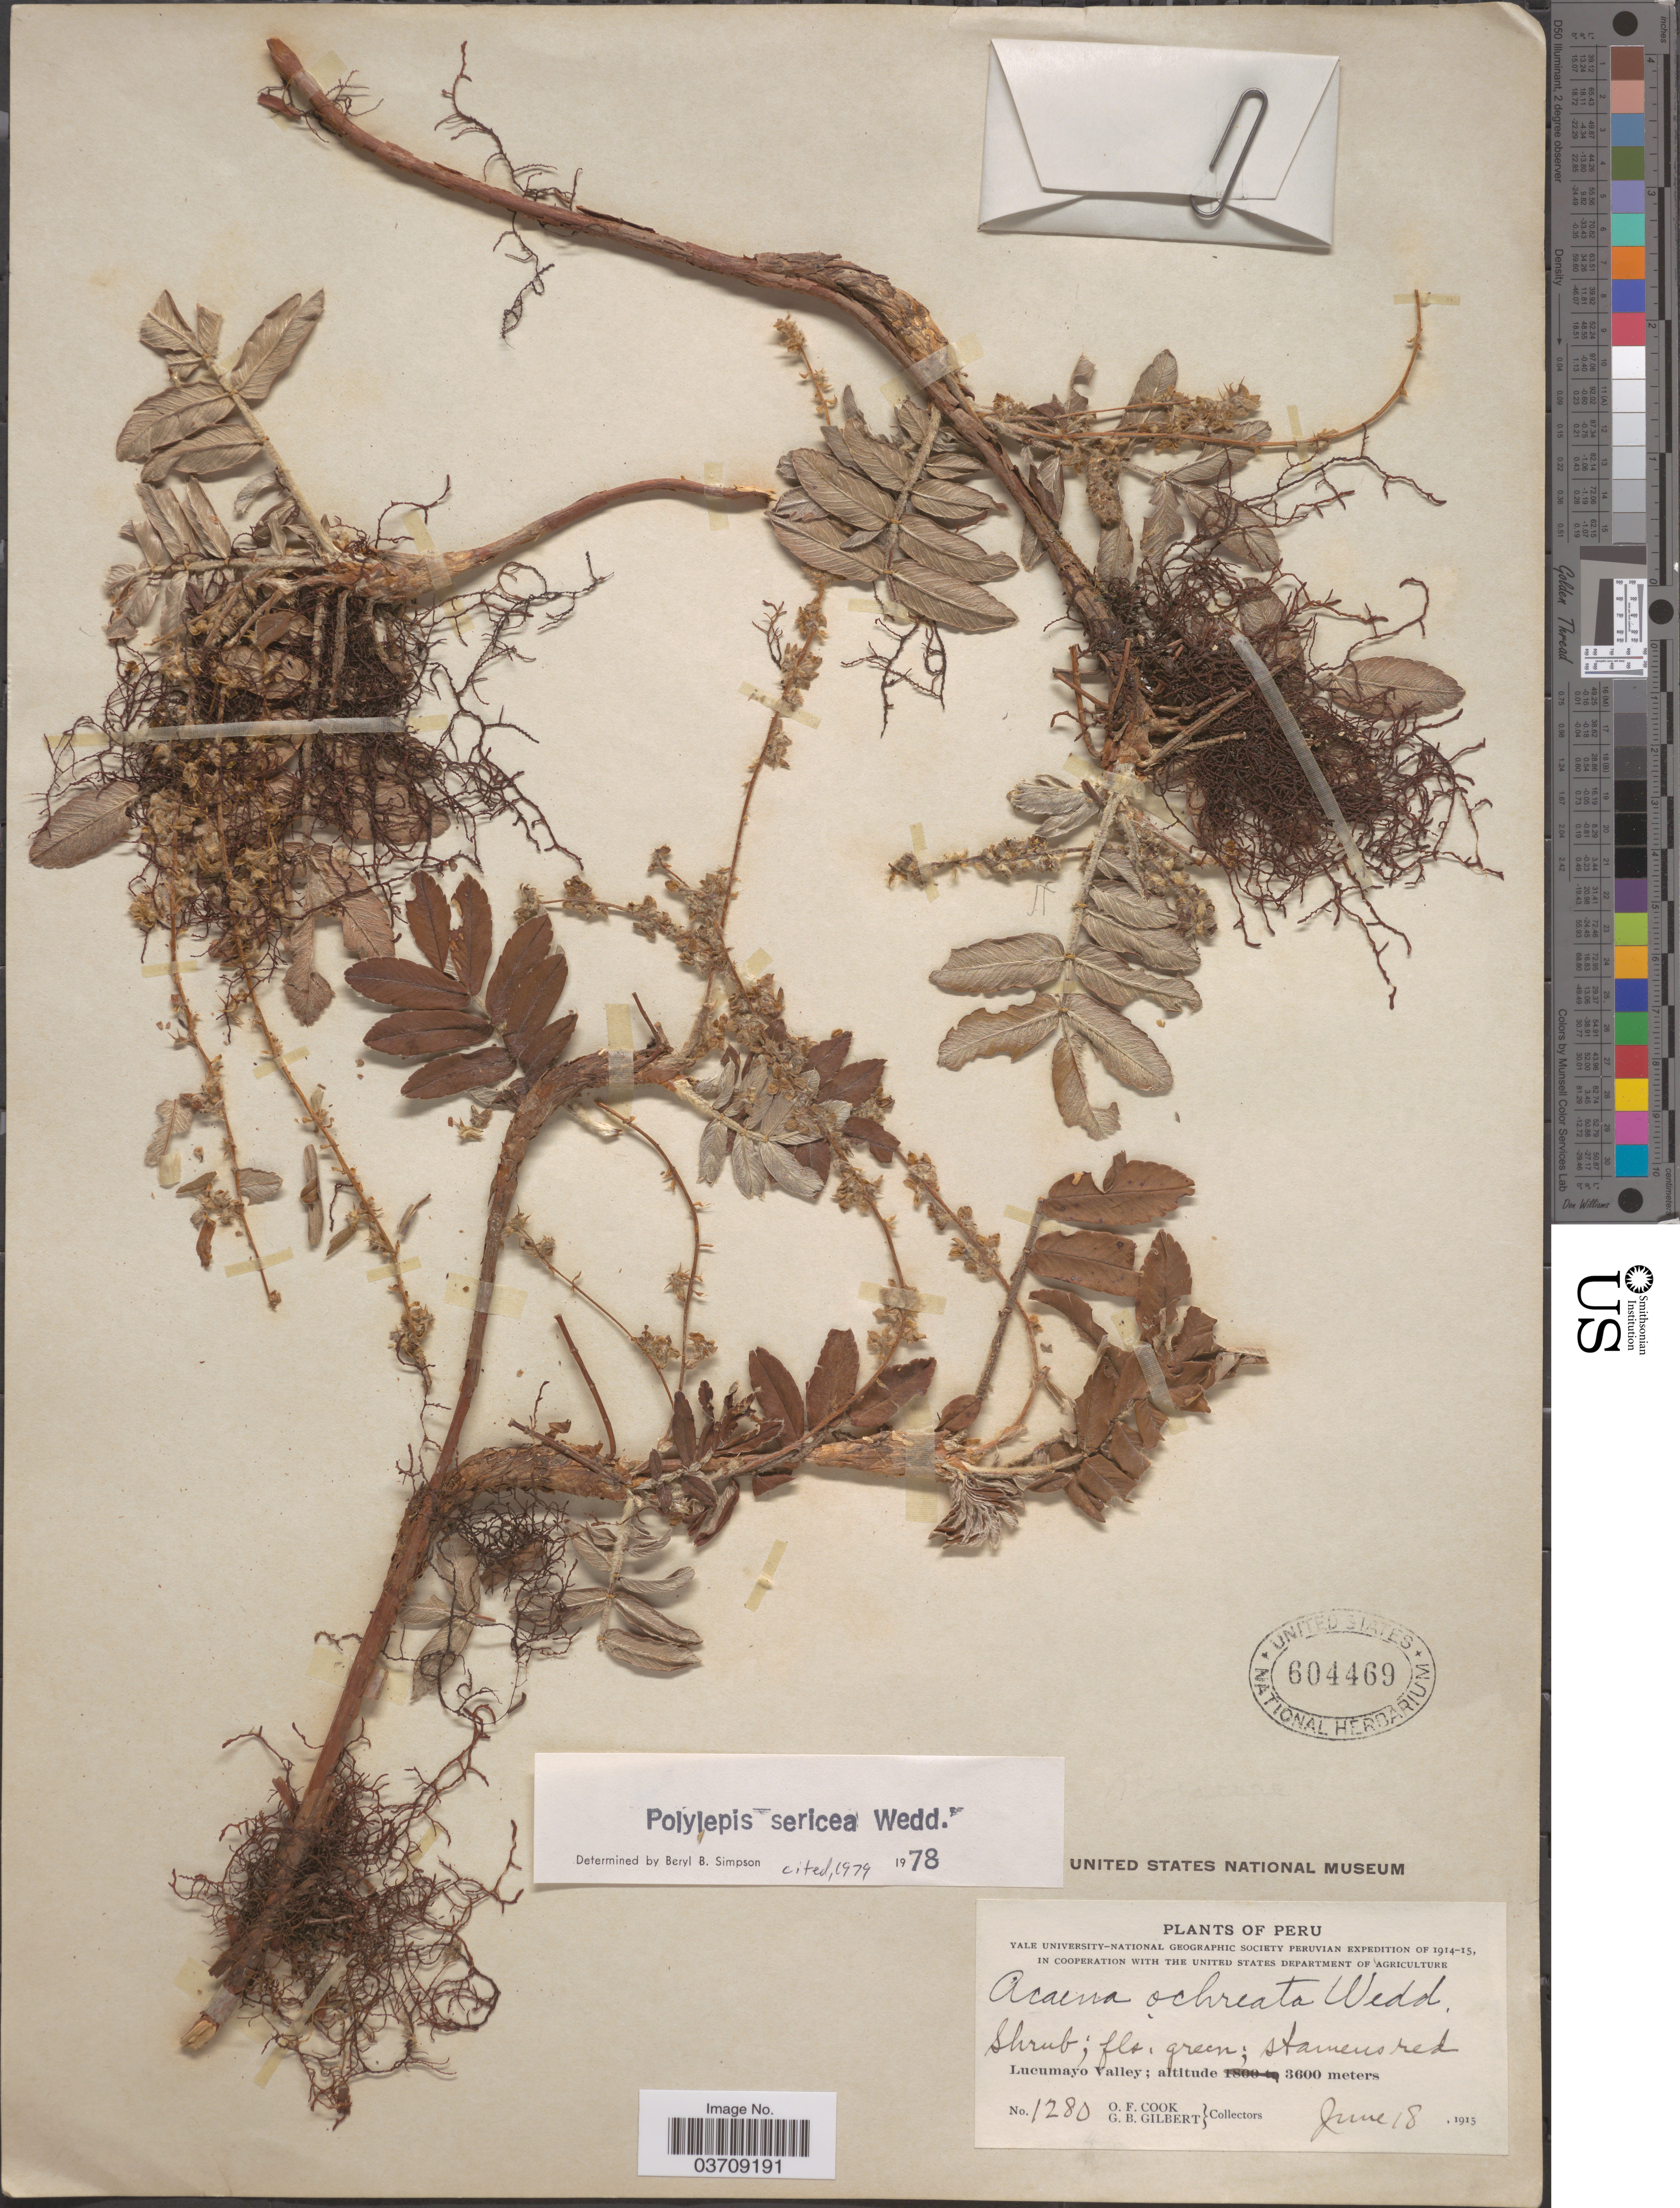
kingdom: Plantae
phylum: Tracheophyta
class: Magnoliopsida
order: Rosales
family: Rosaceae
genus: Polylepis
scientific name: Polylepis sericea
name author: Wedd.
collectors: O. F. Cook & G. B. Gilbert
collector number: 1280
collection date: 1915-06-18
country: Peru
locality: Lucumayo Valley.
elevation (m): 3600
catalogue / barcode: US 604469